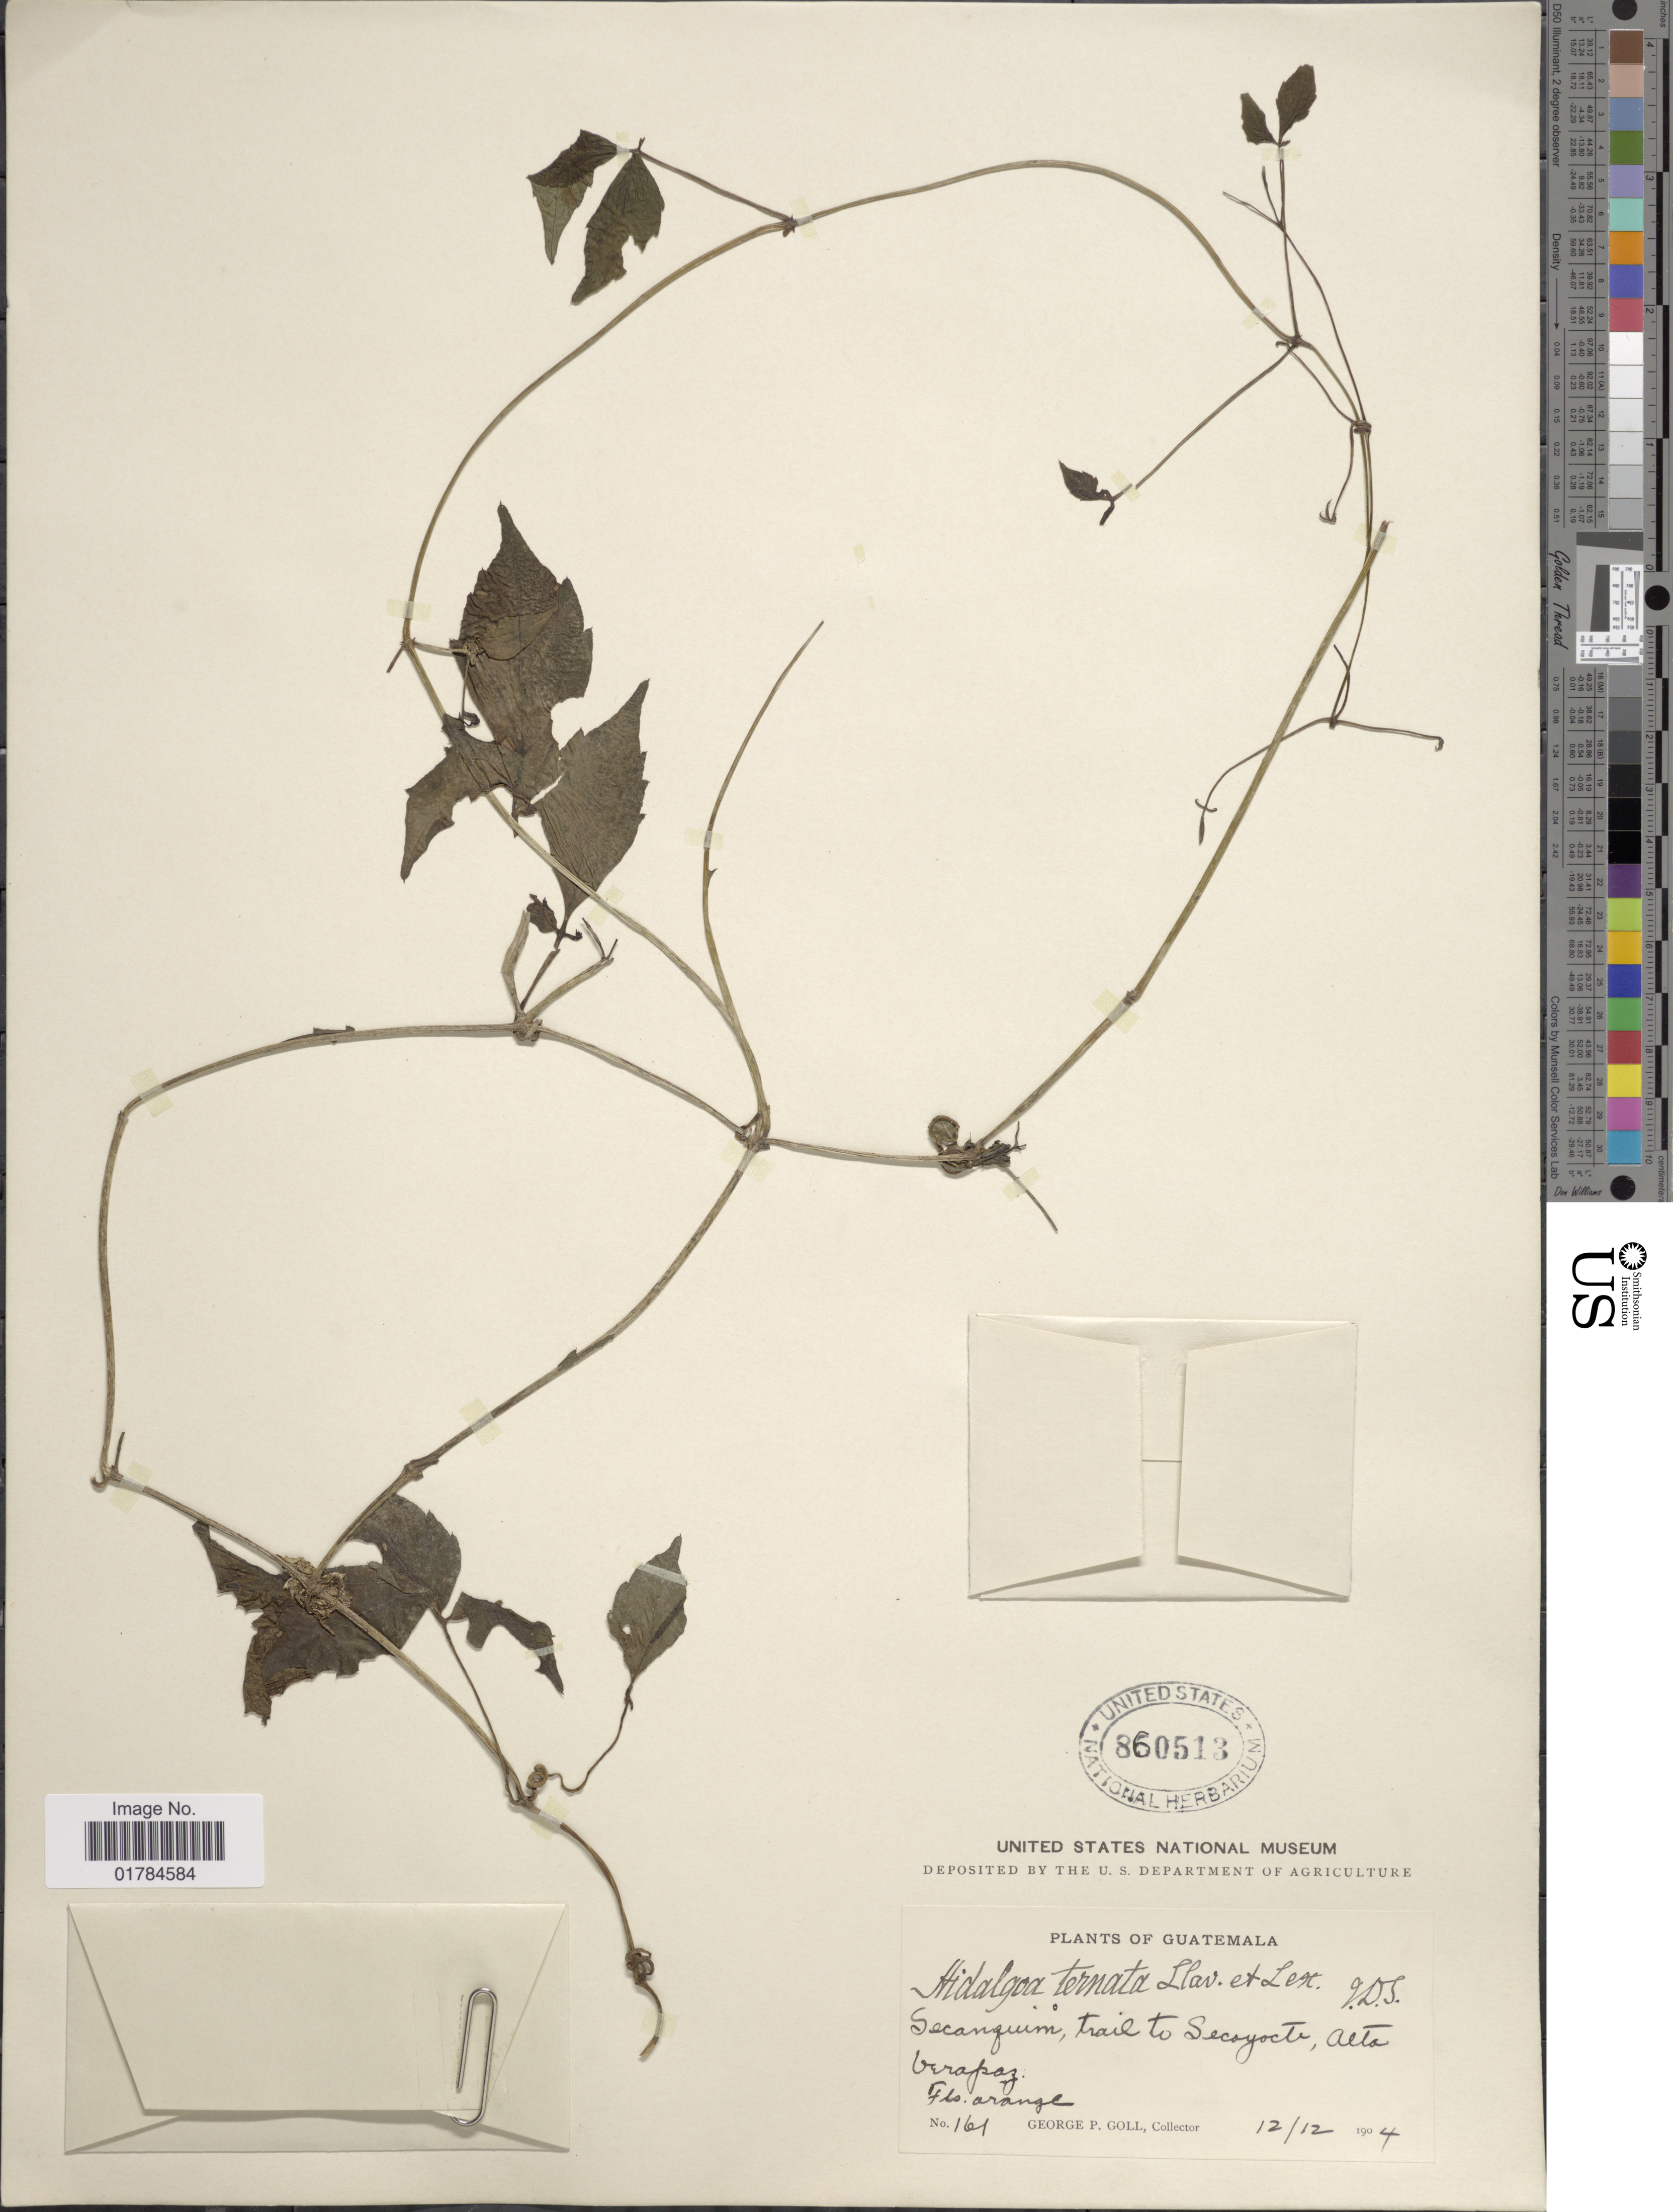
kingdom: Plantae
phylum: Tracheophyta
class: Magnoliopsida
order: Asterales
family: Asteraceae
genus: Hidalgoa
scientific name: Hidalgoa ternata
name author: La Llave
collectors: G. P. Goll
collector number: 161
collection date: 1904-12-12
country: Guatemala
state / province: Alta Verapaz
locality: Secanguim, trail to Secoyocte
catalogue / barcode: US 860513